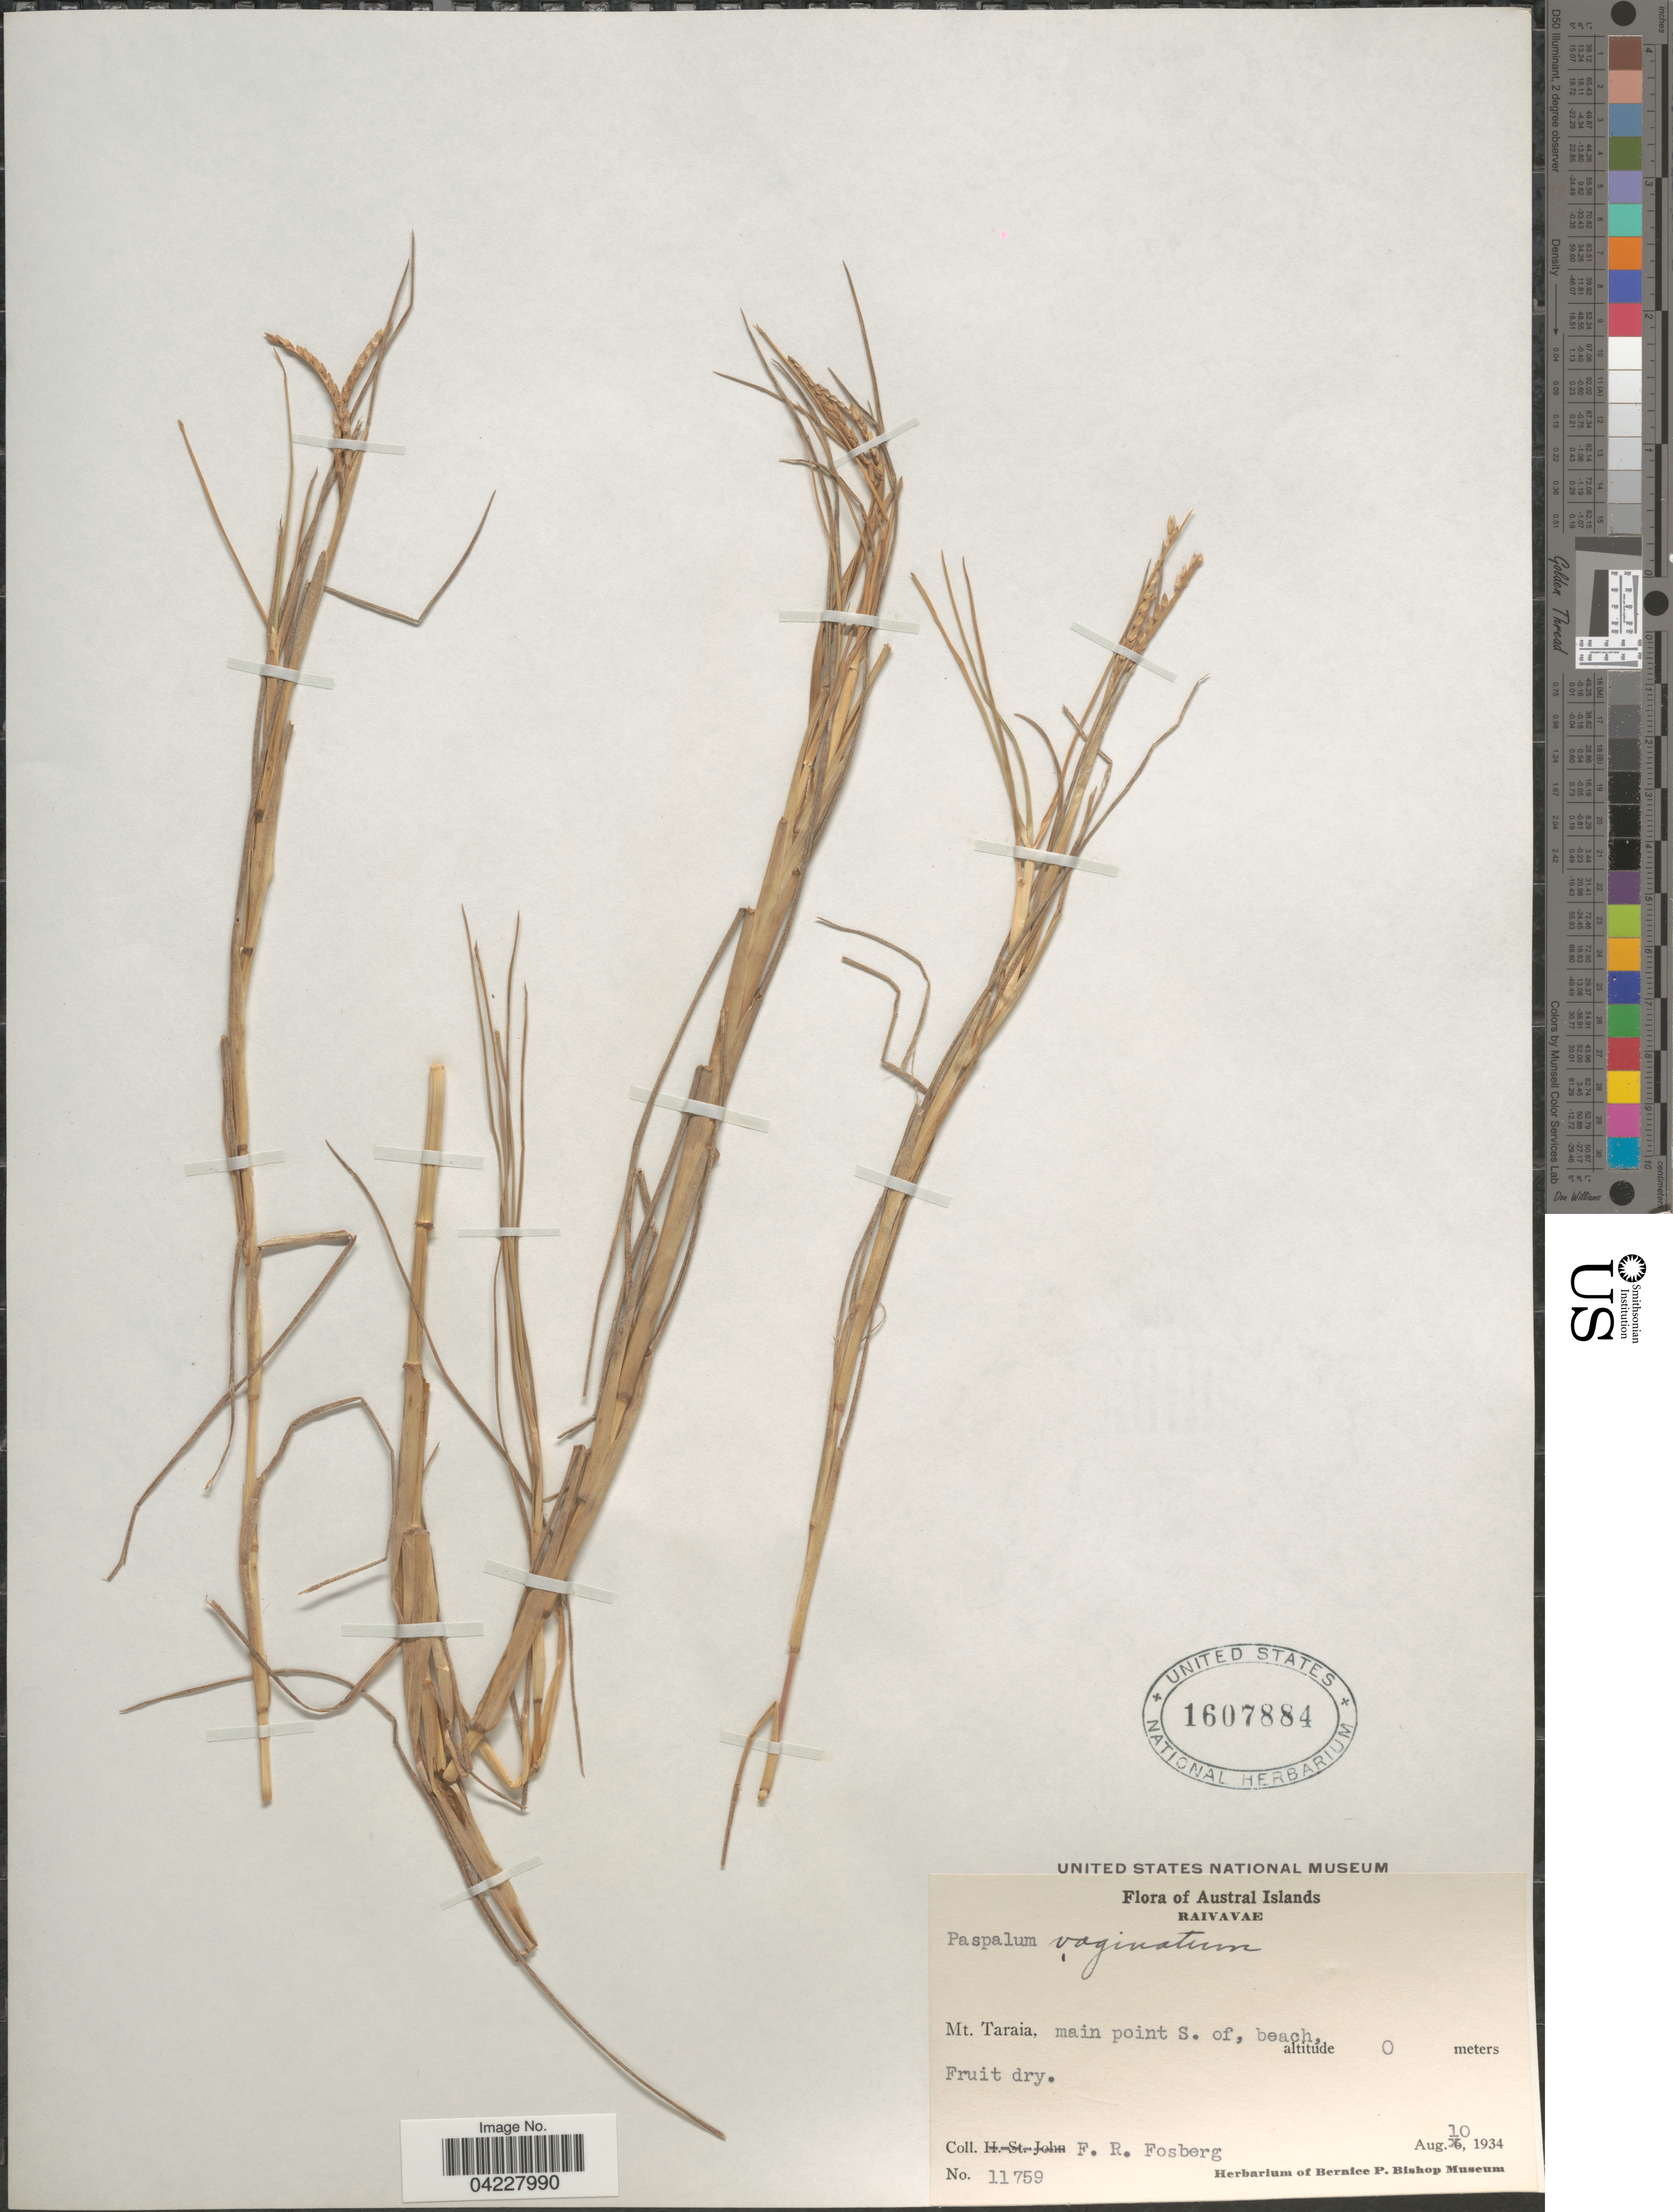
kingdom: Plantae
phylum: Tracheophyta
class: Liliopsida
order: Poales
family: Poaceae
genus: Paspalum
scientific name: Paspalum distichum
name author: L.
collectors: F. R. Fosberg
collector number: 11759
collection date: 1934-08-10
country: French Polynesia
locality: Austral Islands. Raivavae. Mt. Taraia, main point S. of, beach.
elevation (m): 0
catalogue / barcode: US 1607884